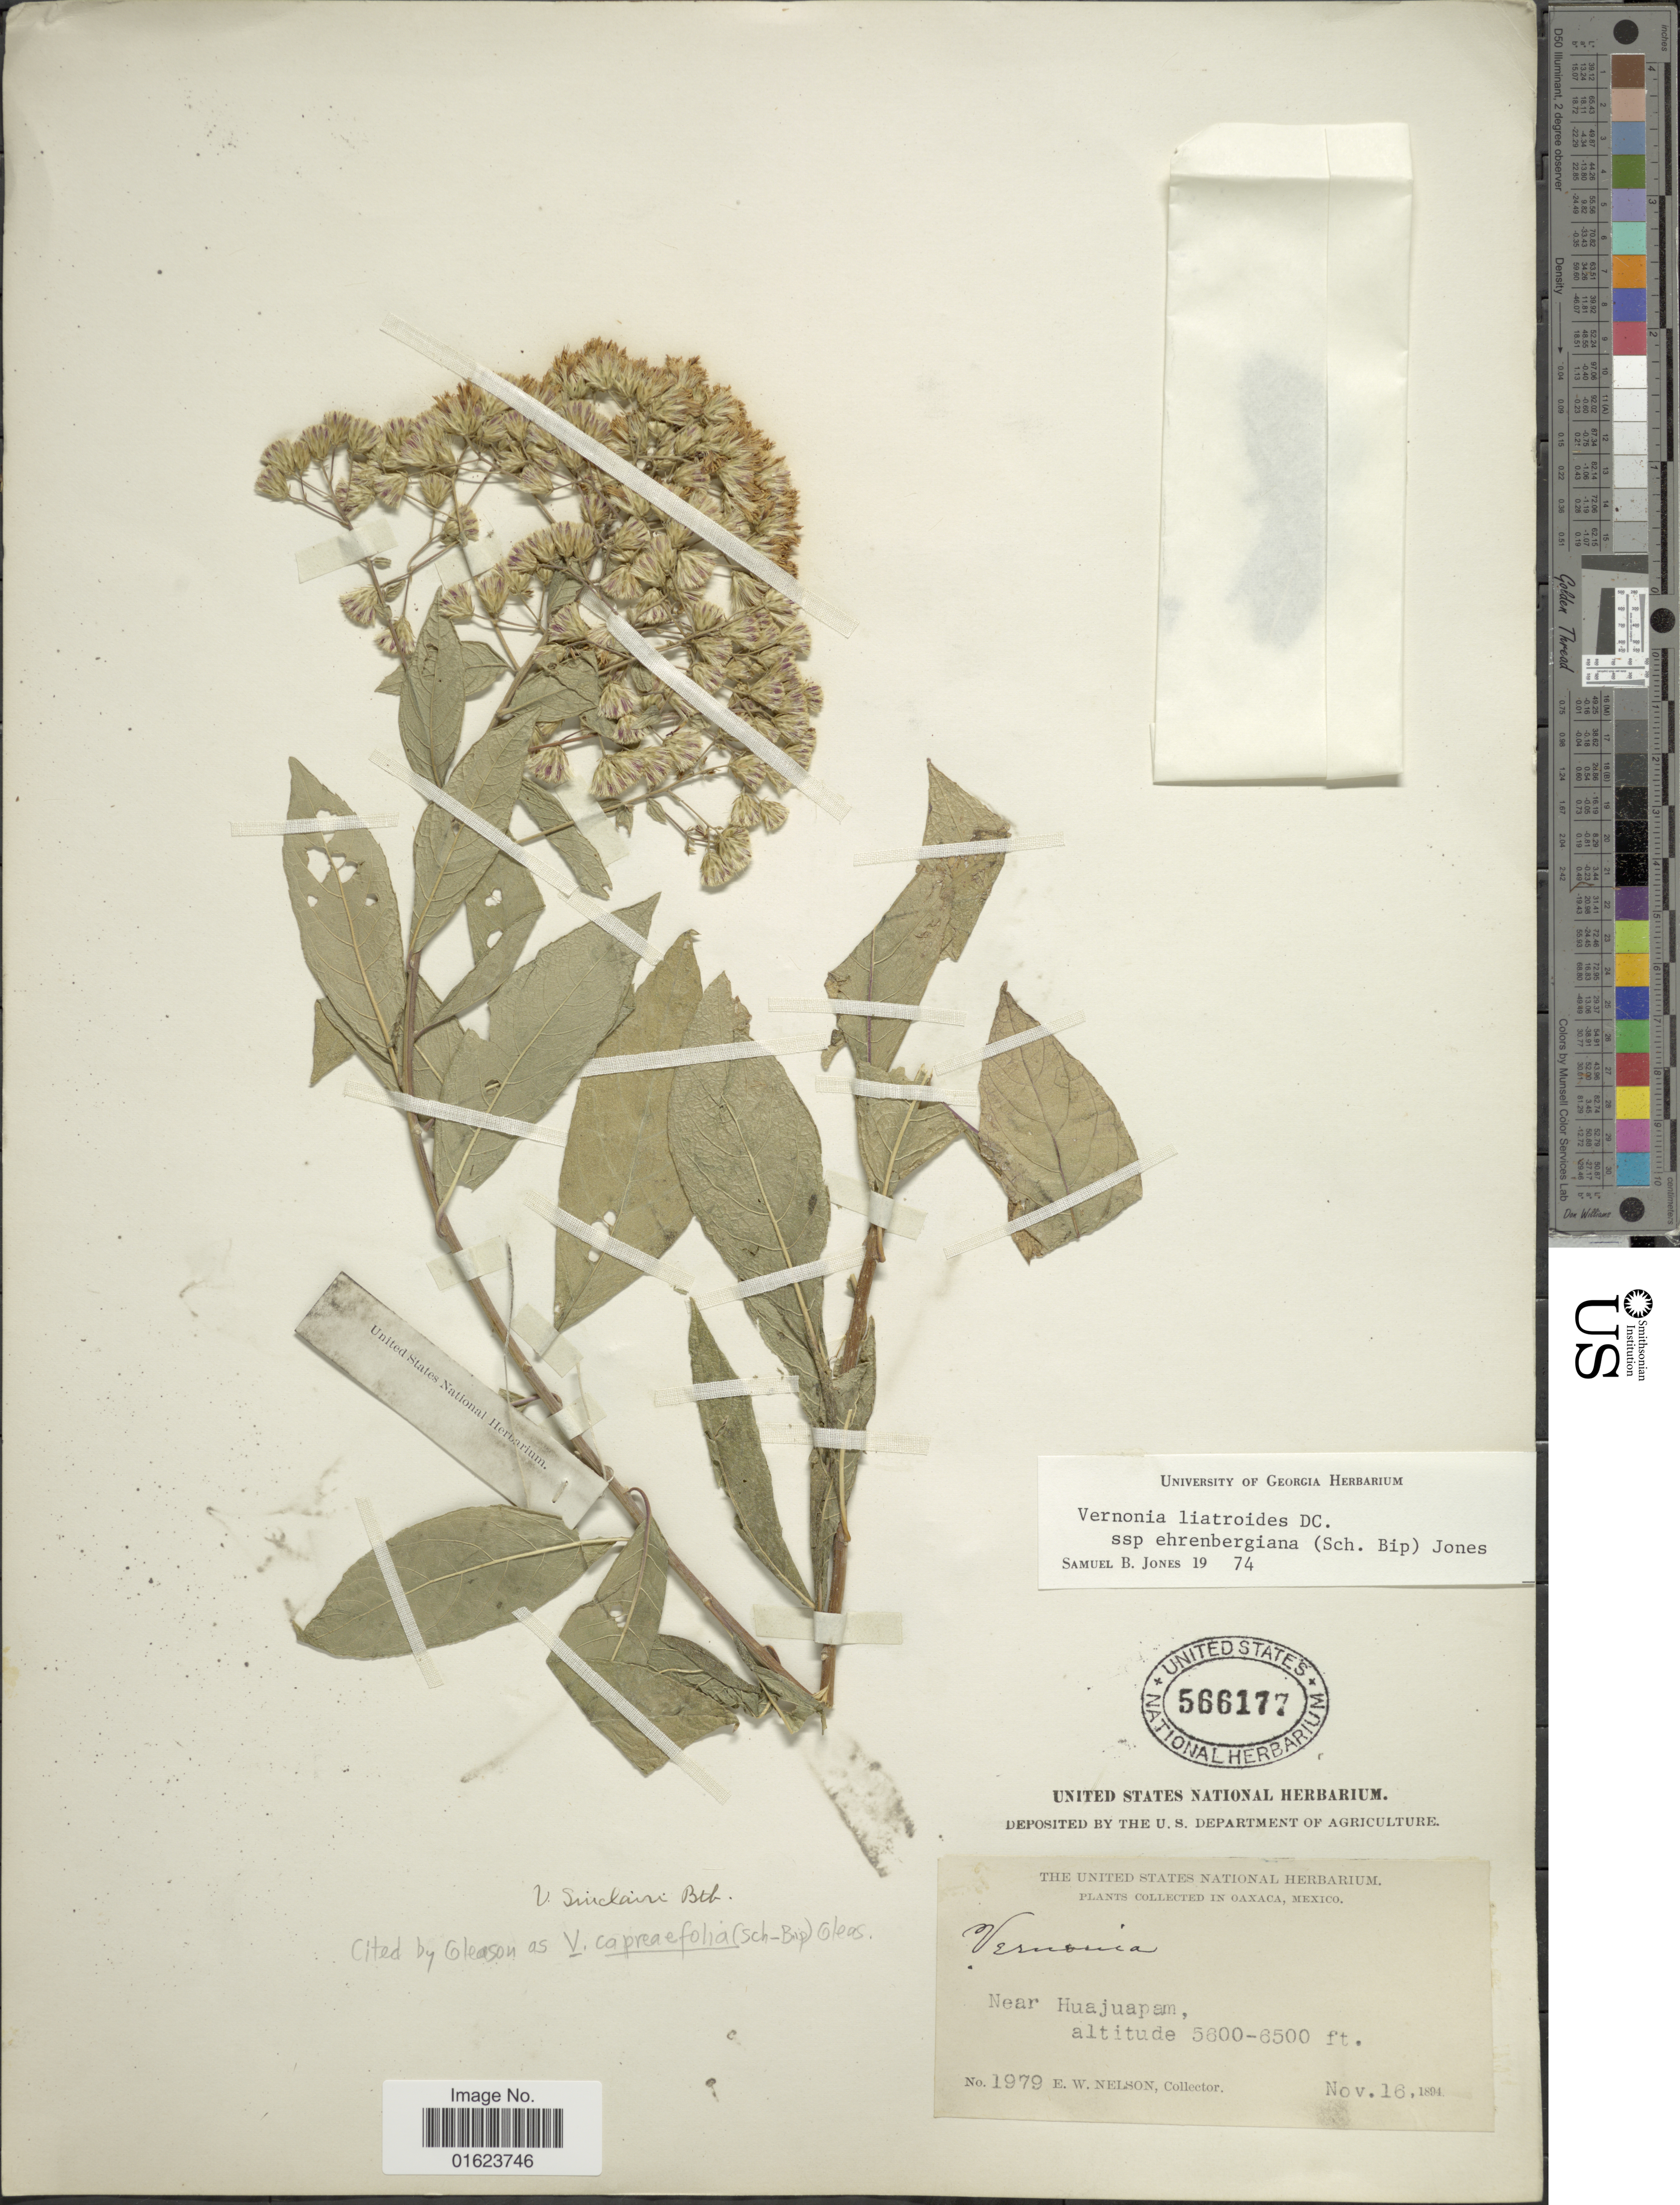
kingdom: Plantae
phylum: Tracheophyta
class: Magnoliopsida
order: Asterales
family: Asteraceae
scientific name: Vickianthus liatroides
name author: (DC.) H. Rob.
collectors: E. W. Nelson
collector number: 1979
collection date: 1894-11-16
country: Mexico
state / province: Oaxaca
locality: Near Huajuapam.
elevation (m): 1707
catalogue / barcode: US 566177